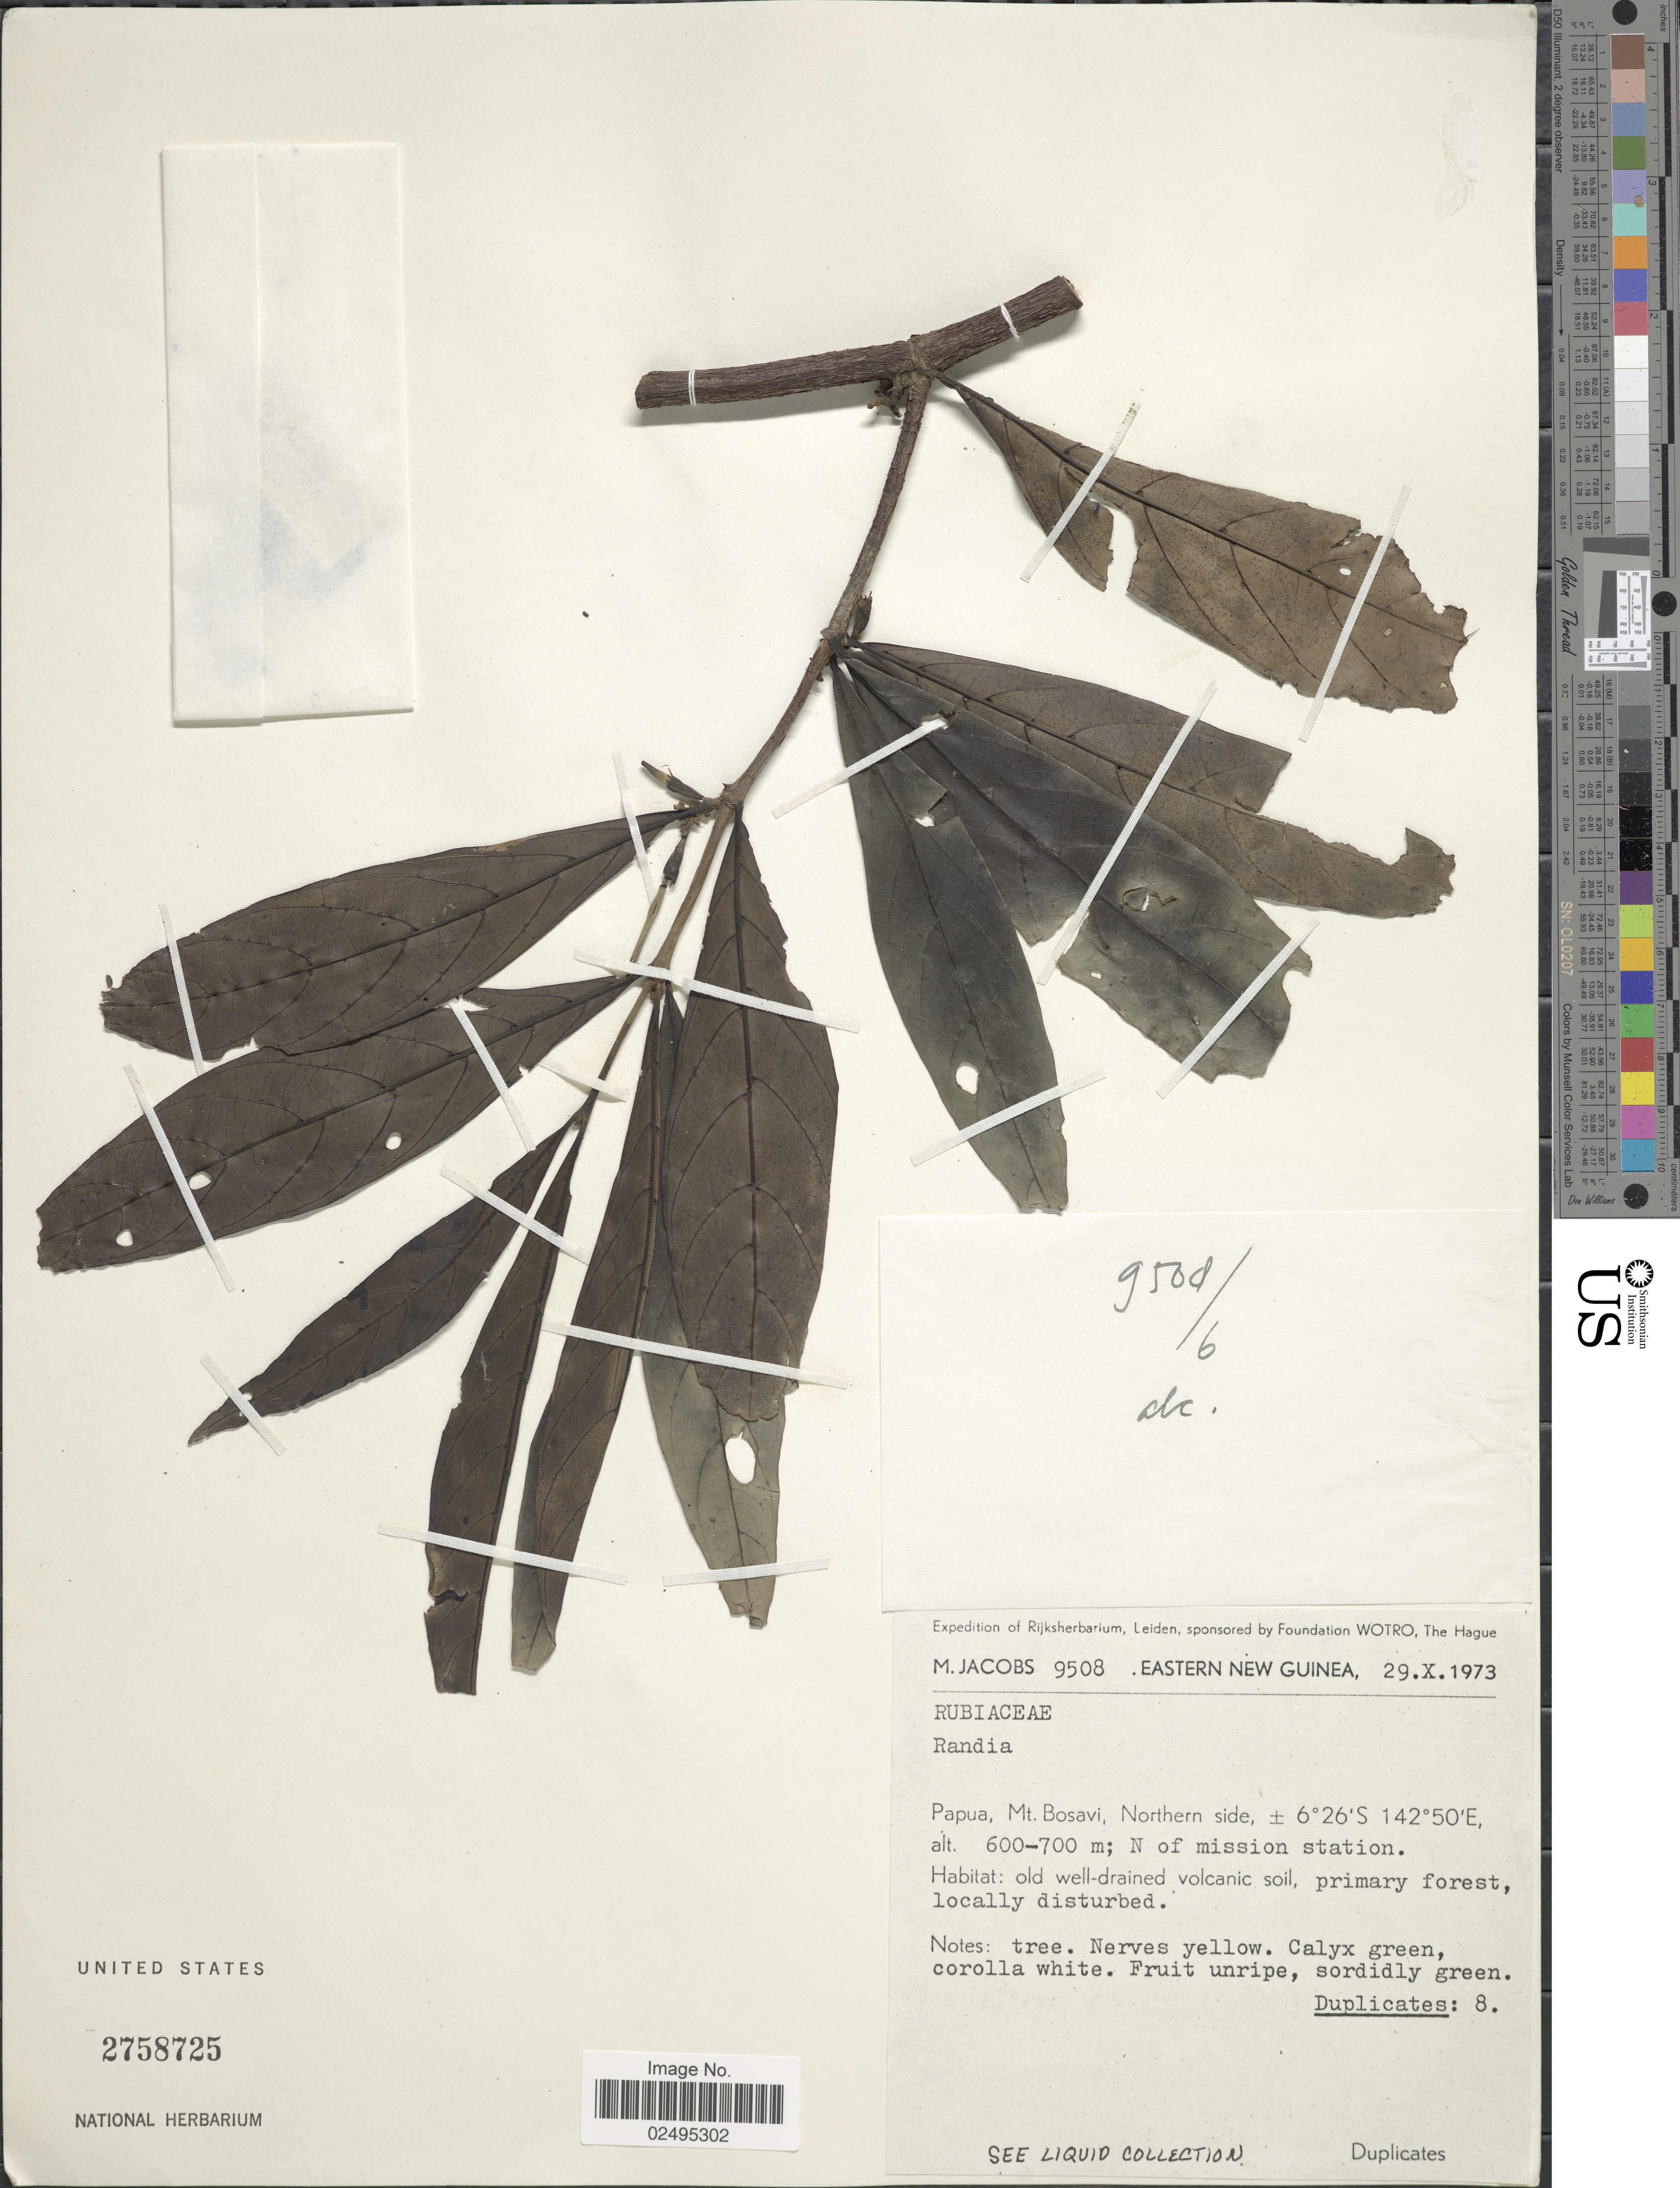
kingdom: Plantae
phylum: Tracheophyta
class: Magnoliopsida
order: Gentianales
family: Rubiaceae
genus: Randia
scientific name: Randia sp.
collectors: M. Jacobs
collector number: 9508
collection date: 1973-10-29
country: Papua New Guinea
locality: Eastern New Guinea, Papua, Mt. Bosavi, Northern side, N of mission station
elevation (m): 600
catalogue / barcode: US 2758725